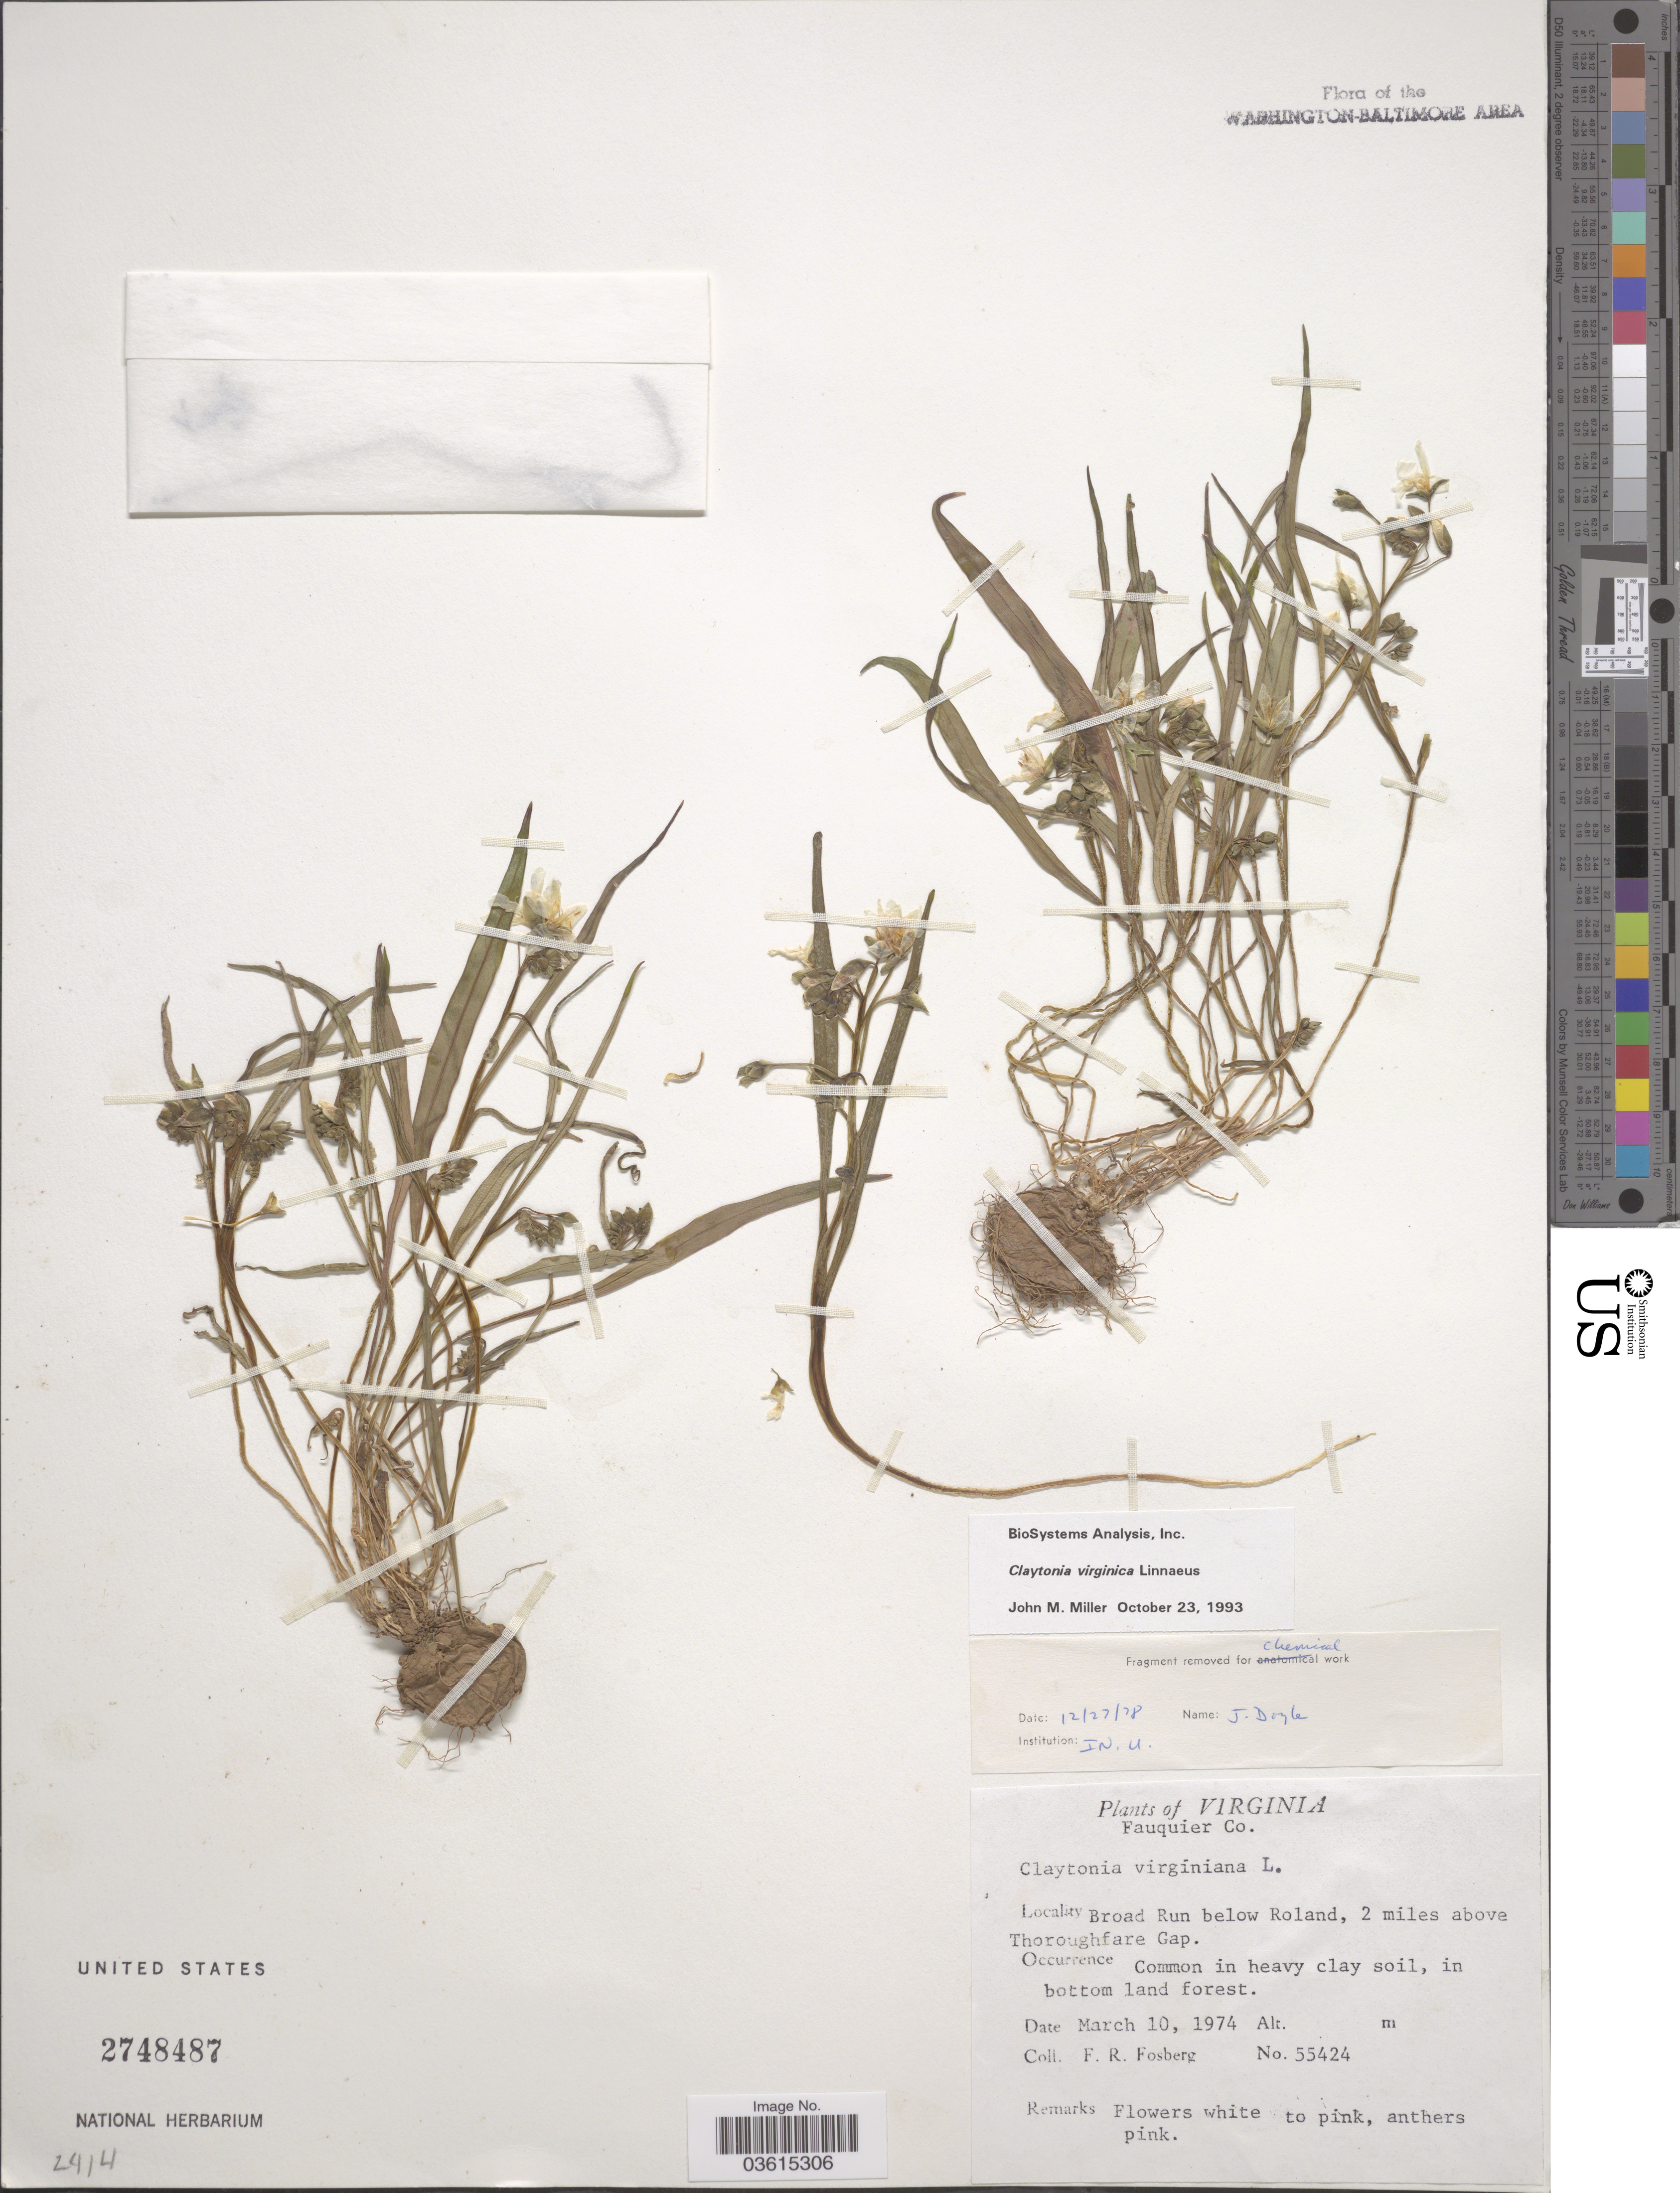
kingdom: Plantae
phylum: Tracheophyta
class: Magnoliopsida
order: Caryophyllales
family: Montiaceae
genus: Claytonia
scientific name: Claytonia virginica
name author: L.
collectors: F. R. Fosberg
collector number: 55424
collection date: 1974-03-10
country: United States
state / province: Virginia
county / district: Fauquier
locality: Fauquier Co. Broad Run below Roland, 2 miles above Thoroughfare Gap.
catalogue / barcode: US 2748487